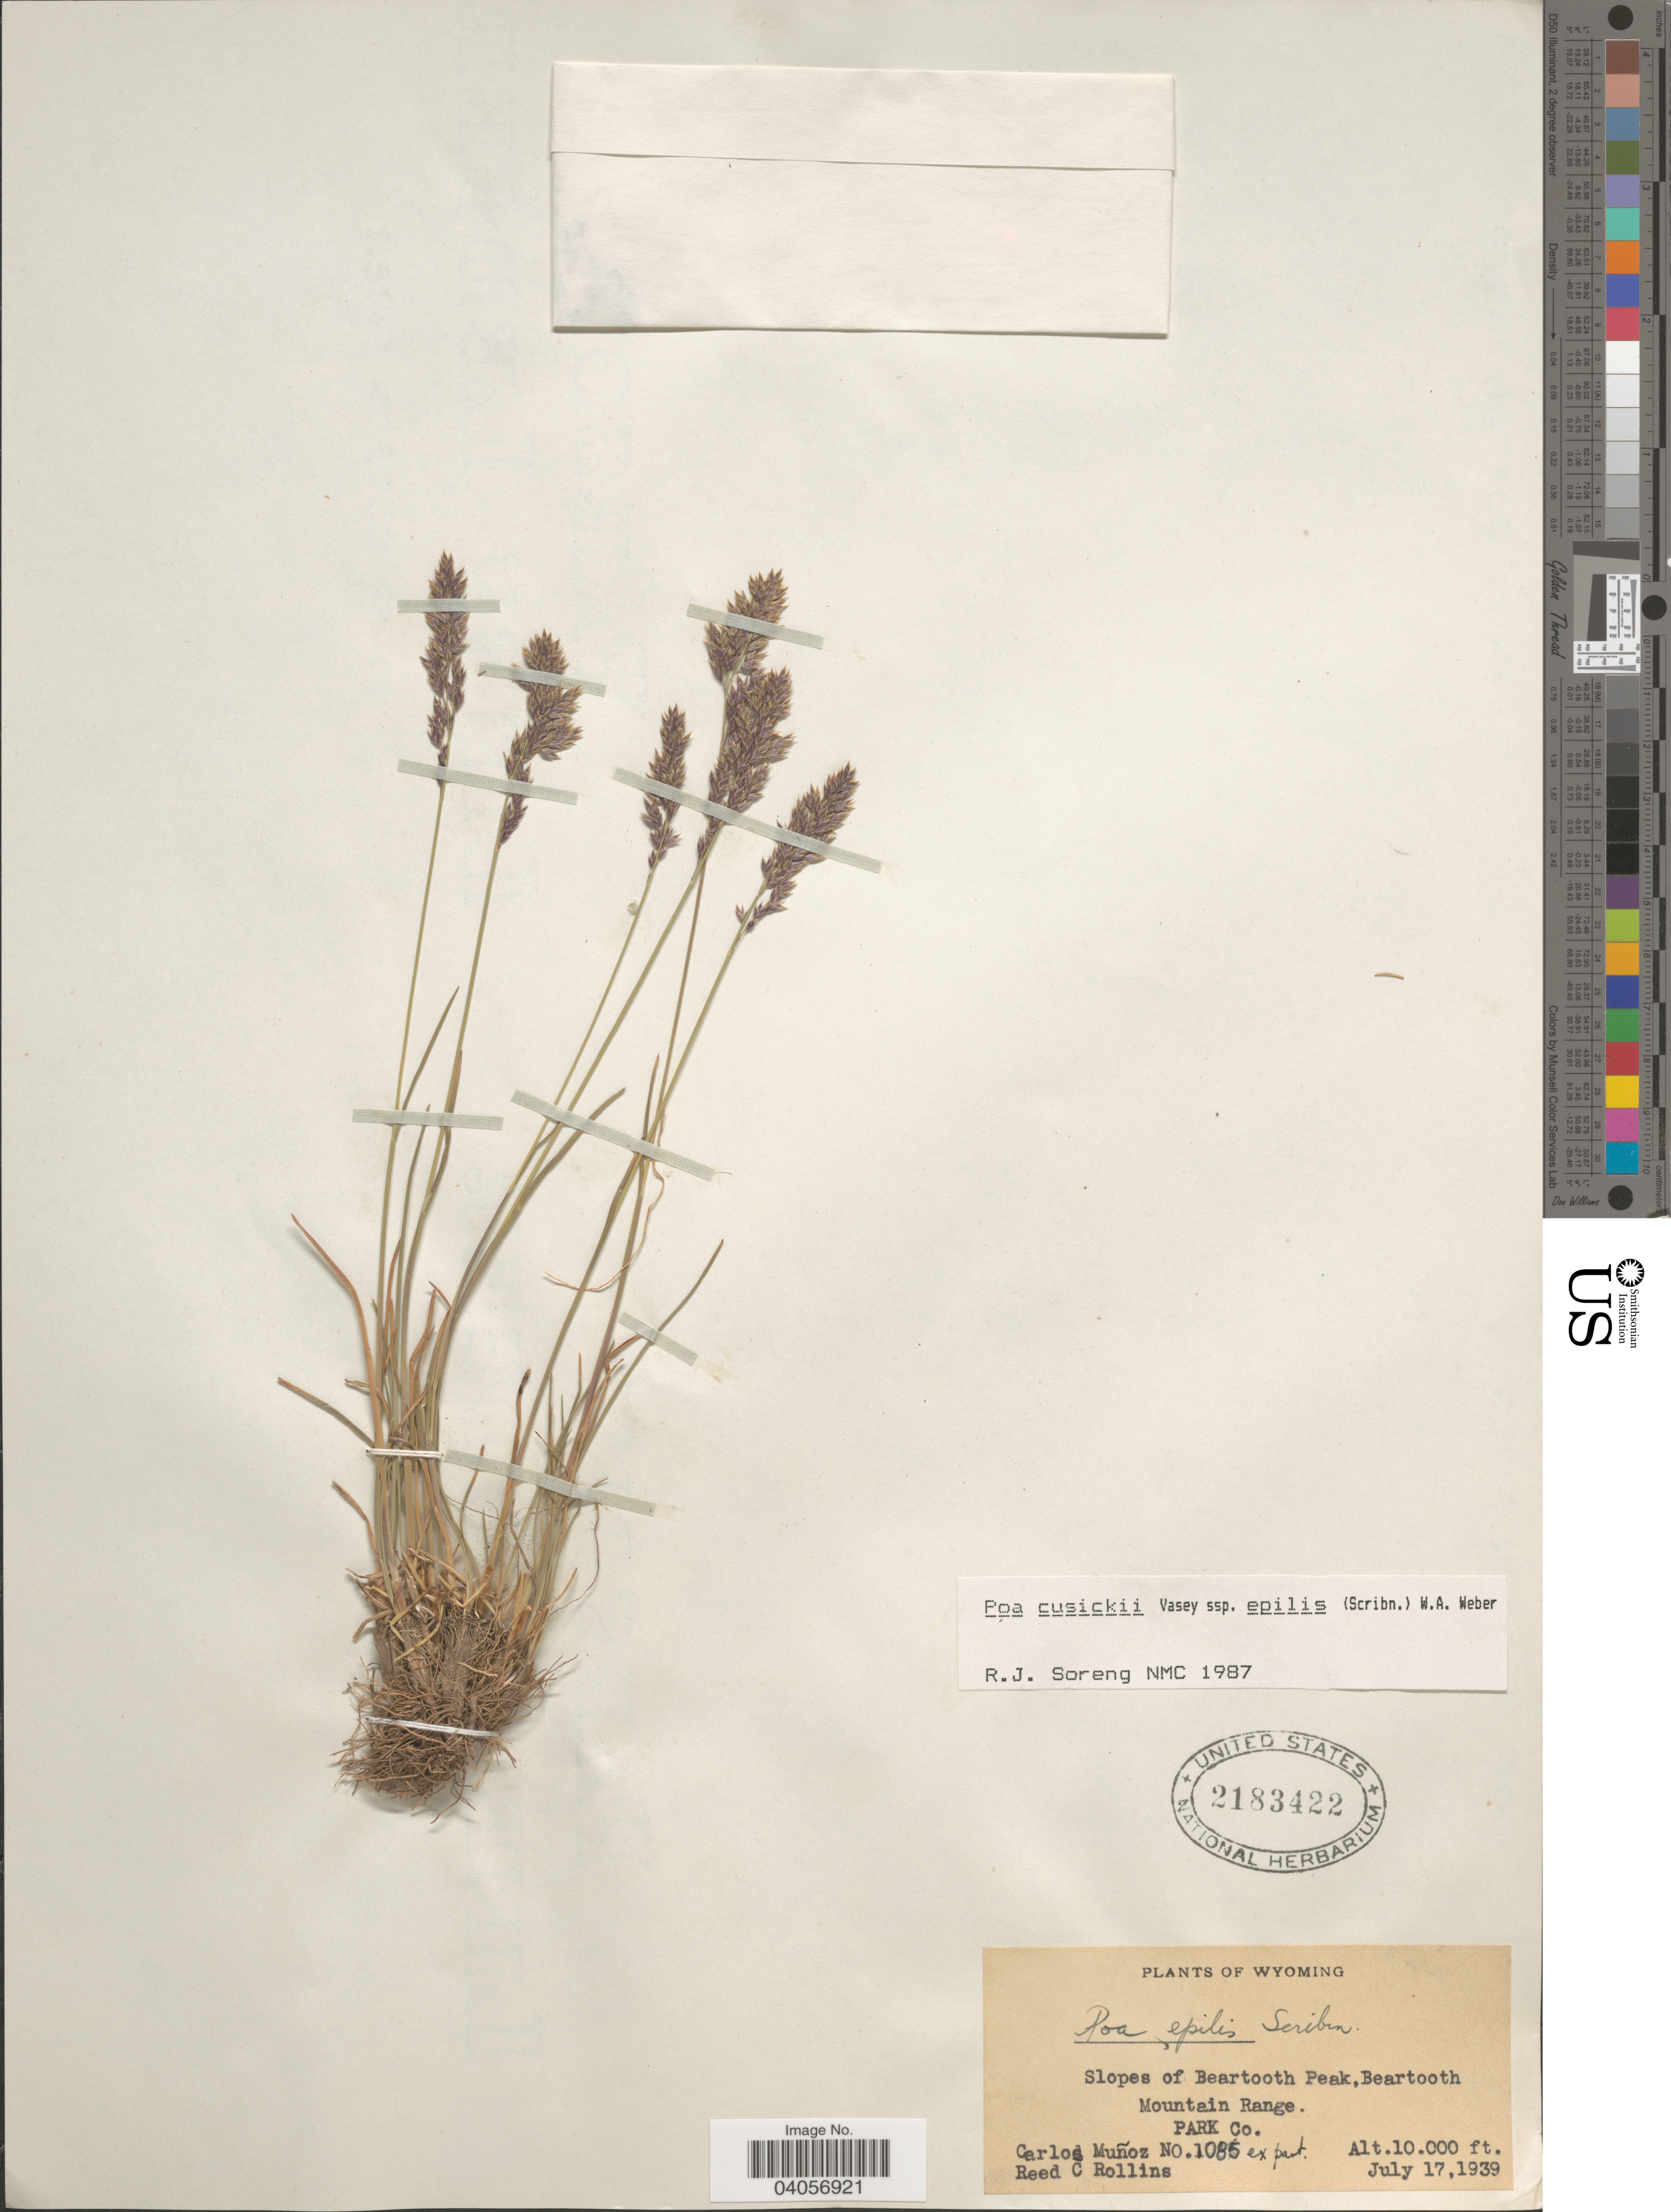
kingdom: Plantae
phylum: Tracheophyta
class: Liliopsida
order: Poales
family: Poaceae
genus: Poa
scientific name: Poa cusickii subsp. epilis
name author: (Scribn.) W.A. Weber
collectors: C. Muñoz & R. C. Rollins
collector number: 1085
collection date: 1939-07-17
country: United States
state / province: Wyoming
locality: Slopes of Beartooth Peak, Beartooth Mountain Range. Park Co.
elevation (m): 3048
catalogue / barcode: US 2183422